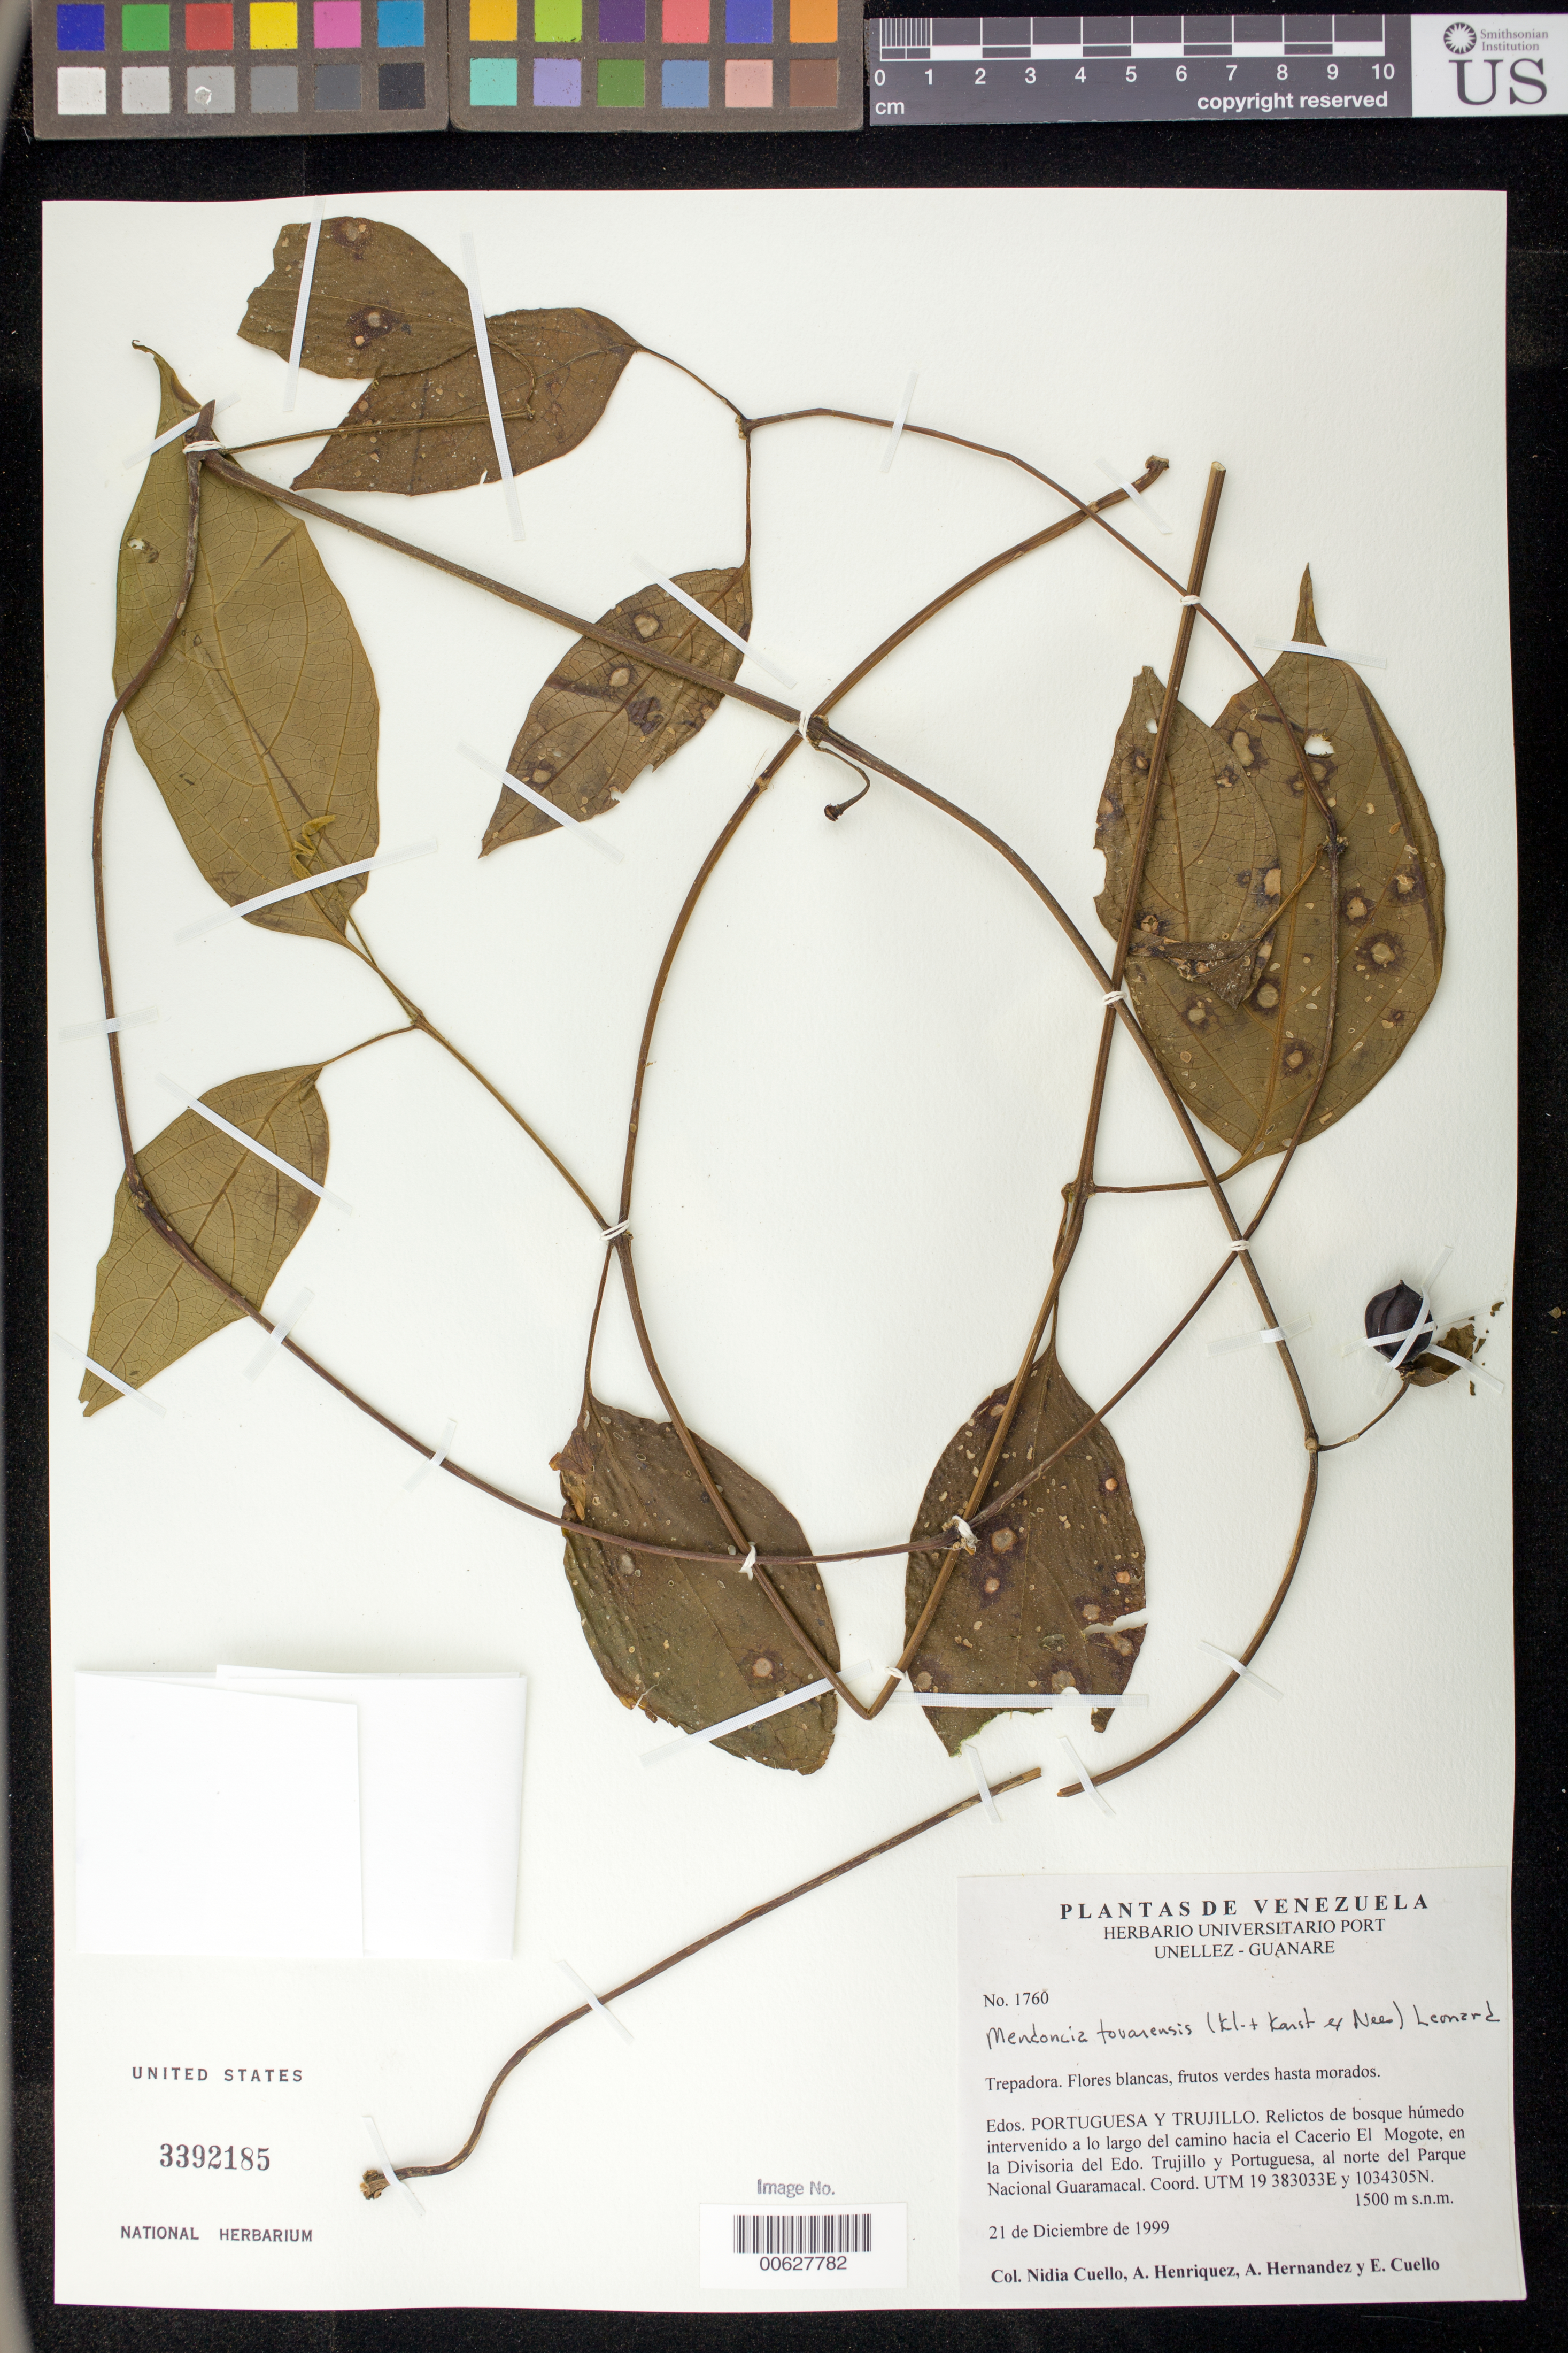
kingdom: Plantae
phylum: Tracheophyta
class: Magnoliopsida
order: Lamiales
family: Acanthaceae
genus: Mendoncia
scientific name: Mendoncia tovarensis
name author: (Klotzsch & H. Karst. ex Nees) Leonard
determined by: Dorr, L. J., (BOT), Smithsonian Institution - National Museum of Natural History (UNITED STATES)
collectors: N. L. Cuello, A. Henríquez, A. Hernandez & E. Cuello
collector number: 1760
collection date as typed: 21 Dec 1999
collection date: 1999-12-21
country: Venezuela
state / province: Portuguesa / Trujillo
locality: Largo del camino hacia el Cacerio El Mogote, en la Divisoria del Edo. Trujillo y Portuguesa. N Parque Nacional Guaramacal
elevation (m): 1500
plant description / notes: MO, PORT, US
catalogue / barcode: US 3392185